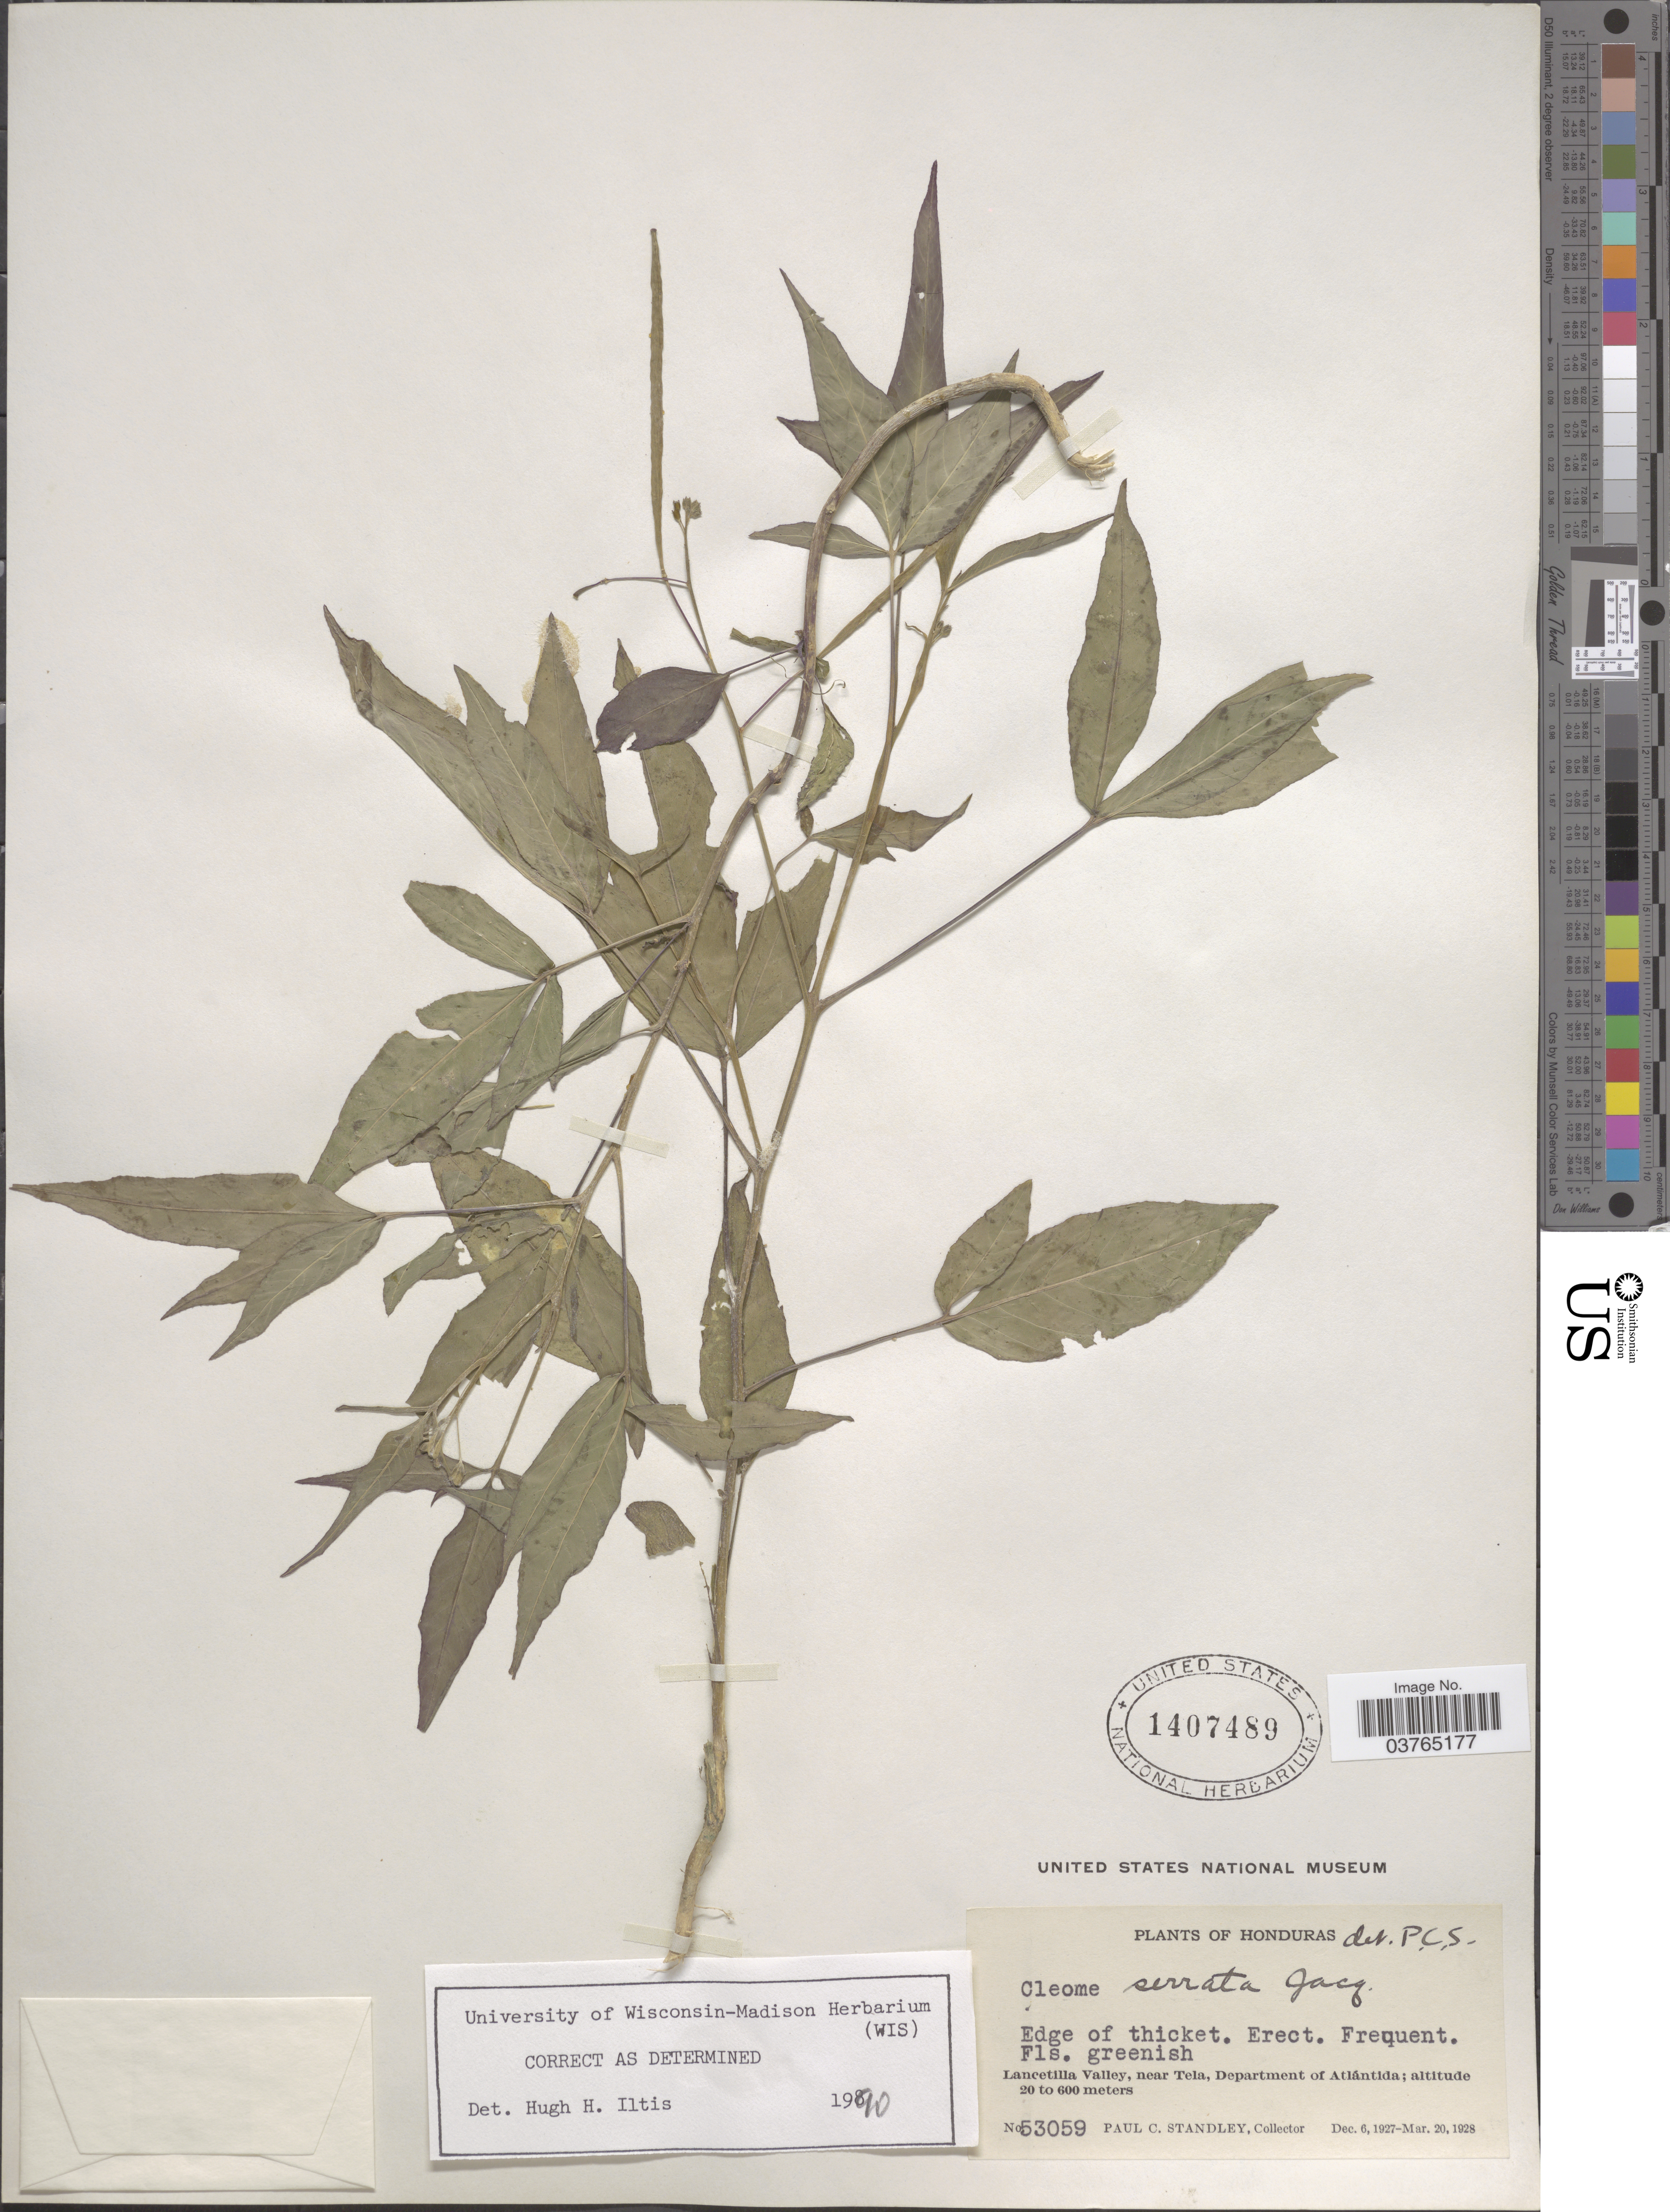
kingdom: Plantae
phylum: Tracheophyta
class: Magnoliopsida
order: Brassicales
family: Cleomaceae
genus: Cleoserrata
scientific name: Cleoserrata serrata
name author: (Jacq.) Iltis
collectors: P. C. Standley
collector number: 53059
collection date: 1927-12-06/1928-03-20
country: Honduras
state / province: Atlantida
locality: Lancetilla Valley, near Tela, Department of Atlántida.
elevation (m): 20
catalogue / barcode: US 1407489